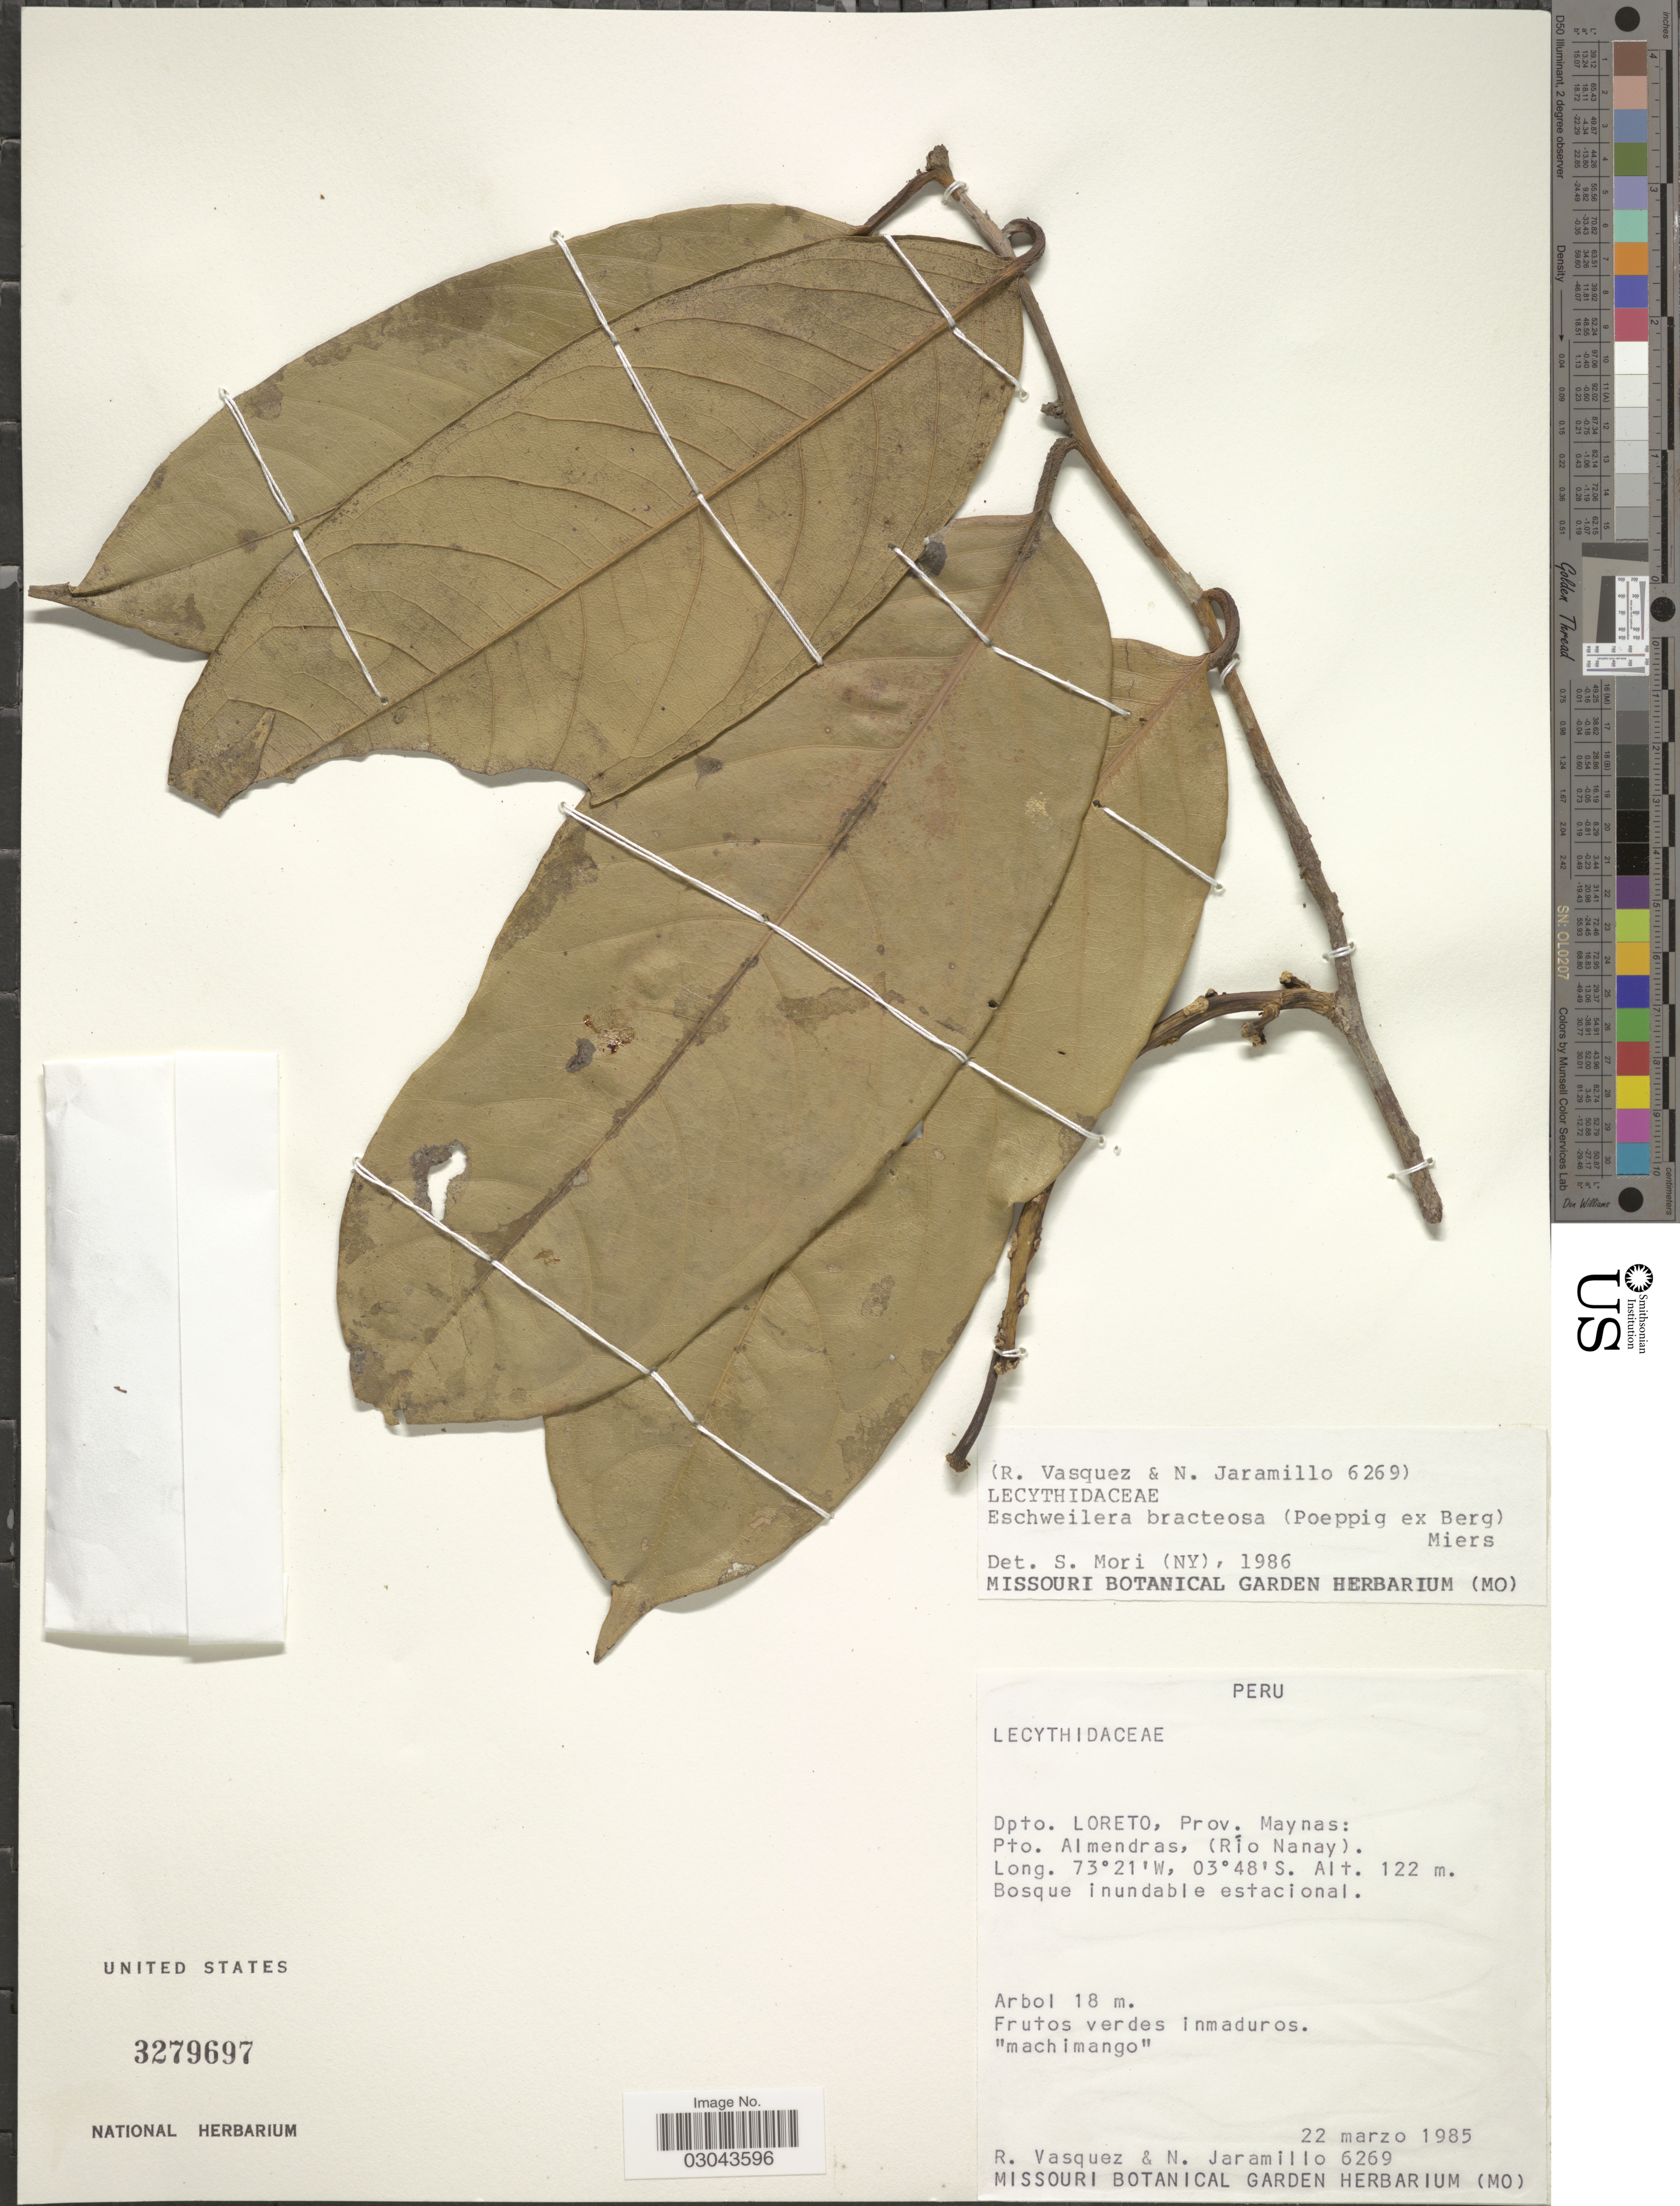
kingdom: Plantae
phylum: Tracheophyta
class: Magnoliopsida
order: Ericales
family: Lecythidaceae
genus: Eschweilera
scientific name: Eschweilera bracteosa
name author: (Poepp. ex O. Berg) Miers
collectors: R. Vasquez & N. Jaramillo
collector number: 6269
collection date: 1985-03-22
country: Peru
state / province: Loreto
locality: Dpto. Loreto, Prov. Maynas: Pto. Almendras, (Río Nanay).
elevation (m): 122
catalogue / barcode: US 3279697